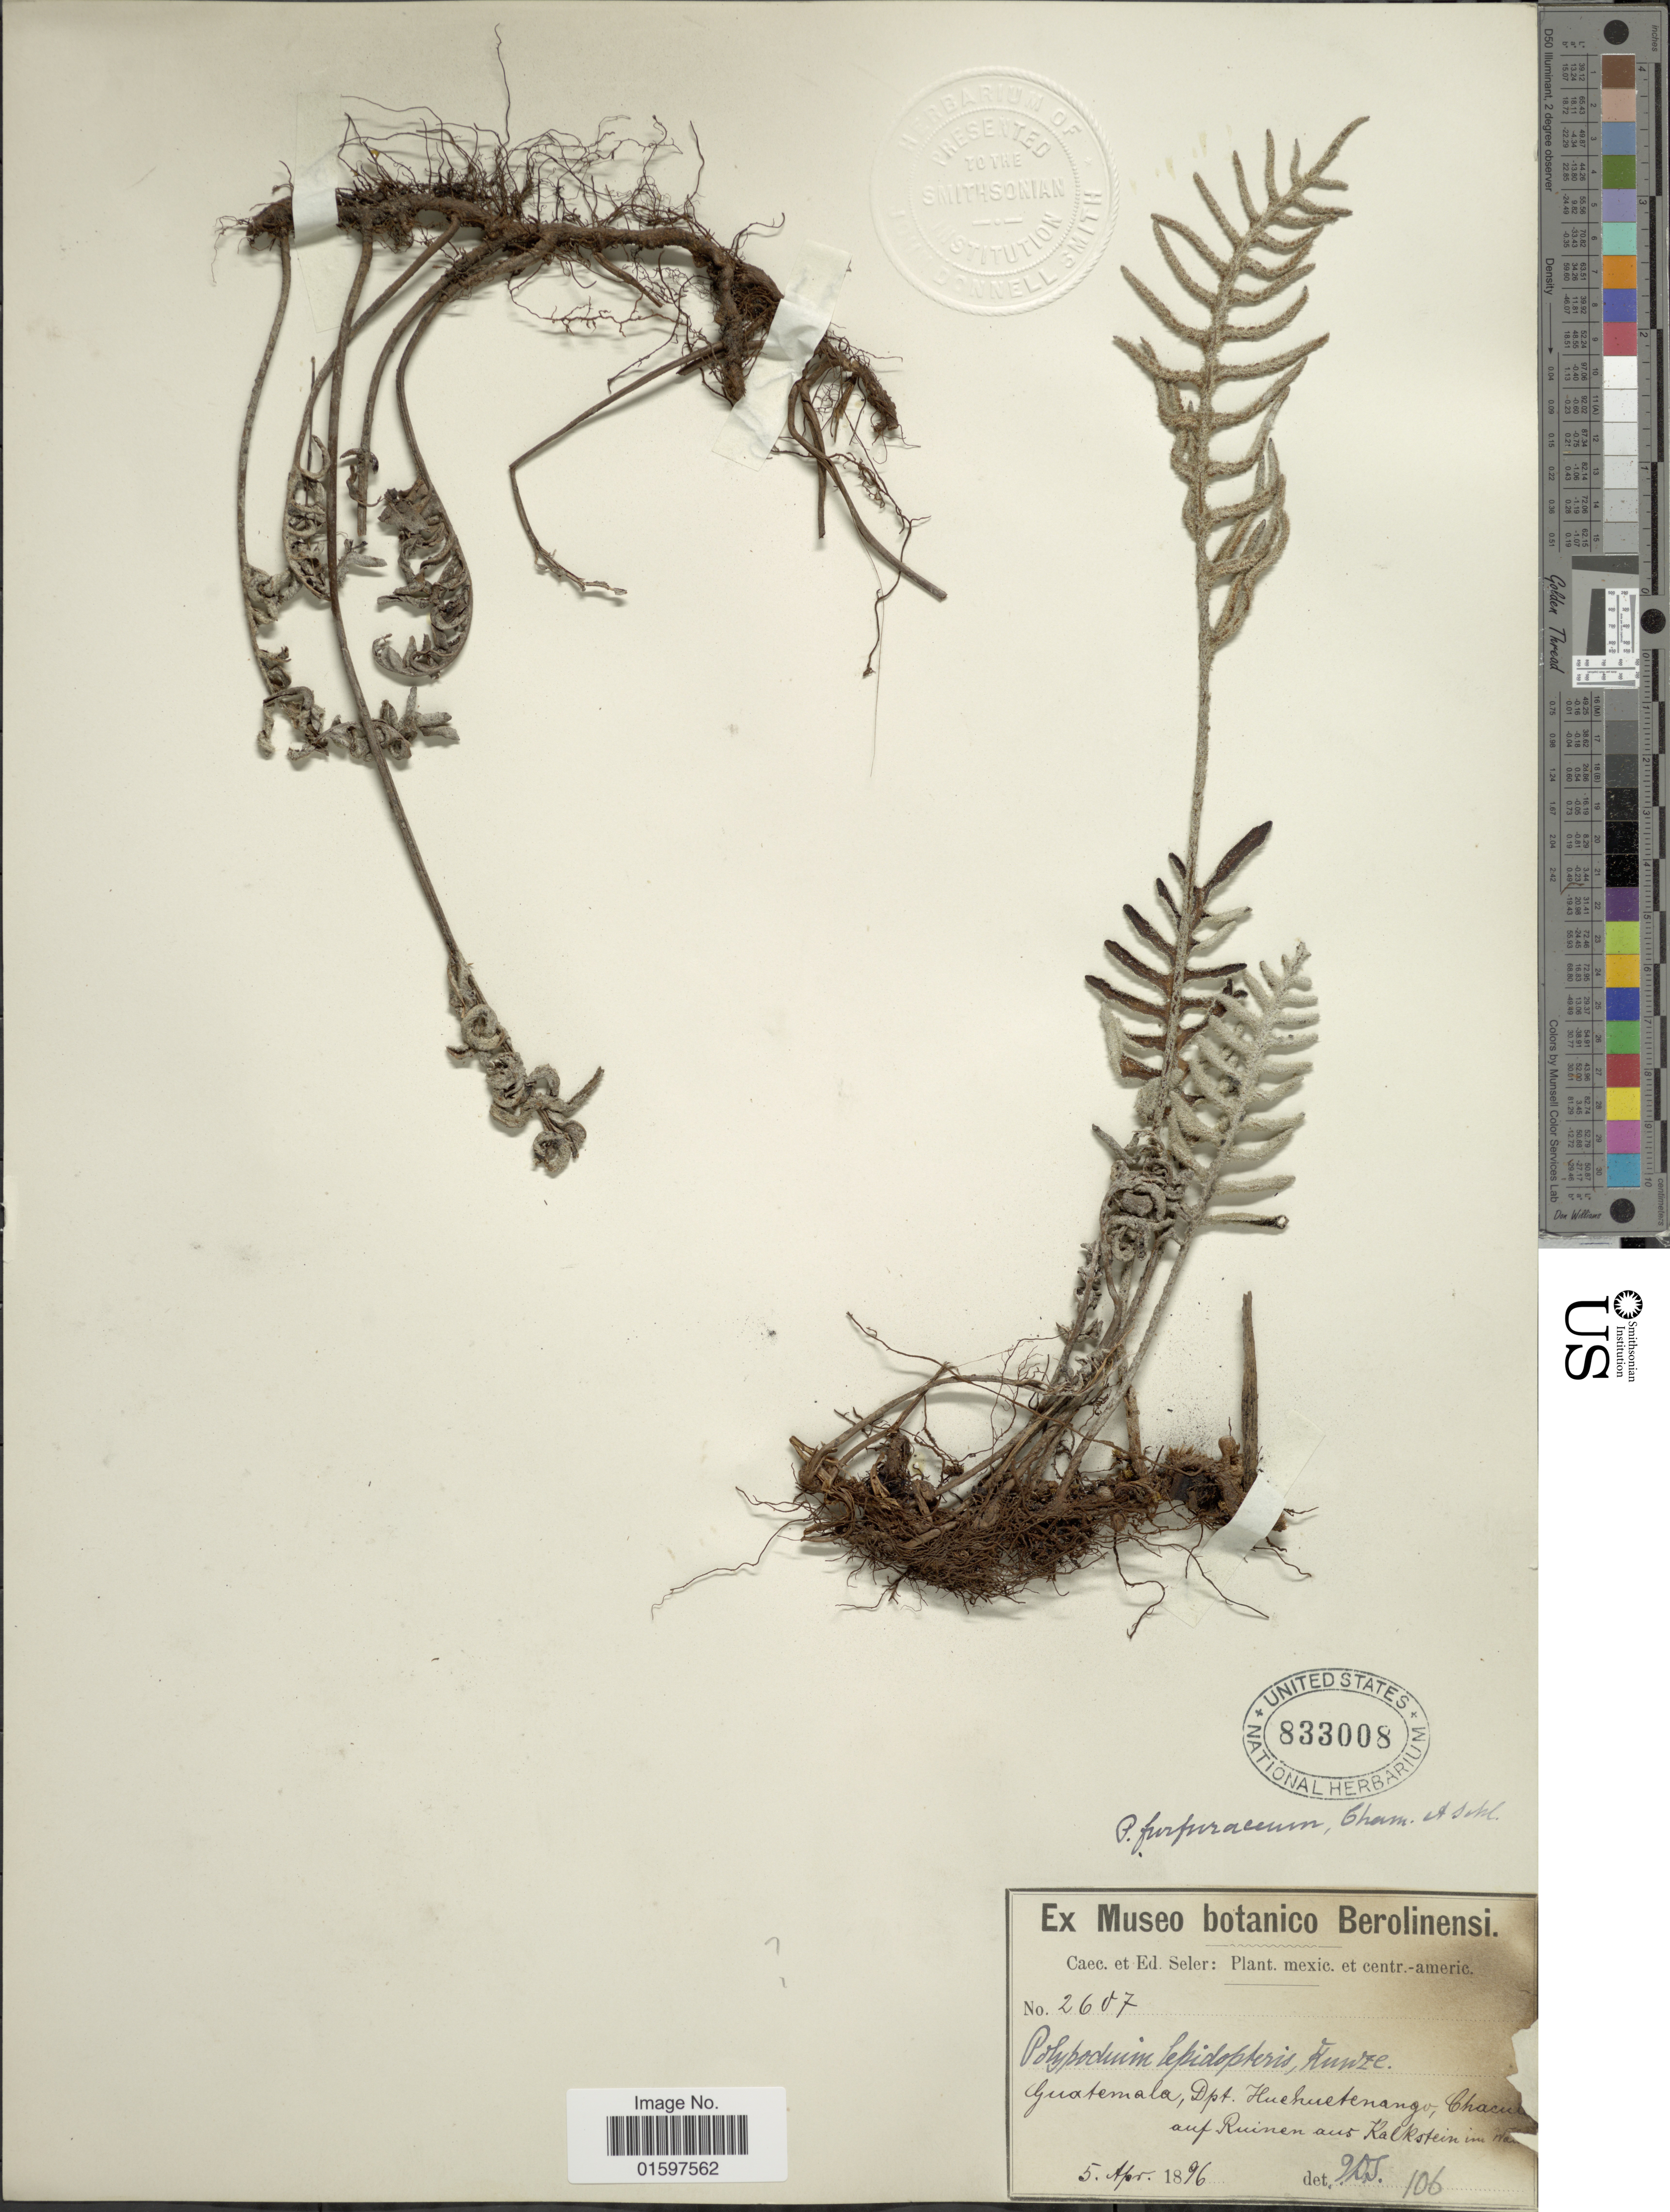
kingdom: Plantae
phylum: Tracheophyta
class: Polypodiopsida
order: Polypodiales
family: Polypodiaceae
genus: Pleopeltis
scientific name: Pleopeltis furfuracea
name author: (Schltdl. & Cham.) A.R. Sm. & Tejero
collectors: ex Caec. et Ed Seler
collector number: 2687*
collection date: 1896-04-05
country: Guatemala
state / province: Huehuetenango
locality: Chacula auf Ruinen aus. Kalkstein in Wald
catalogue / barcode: US 833008